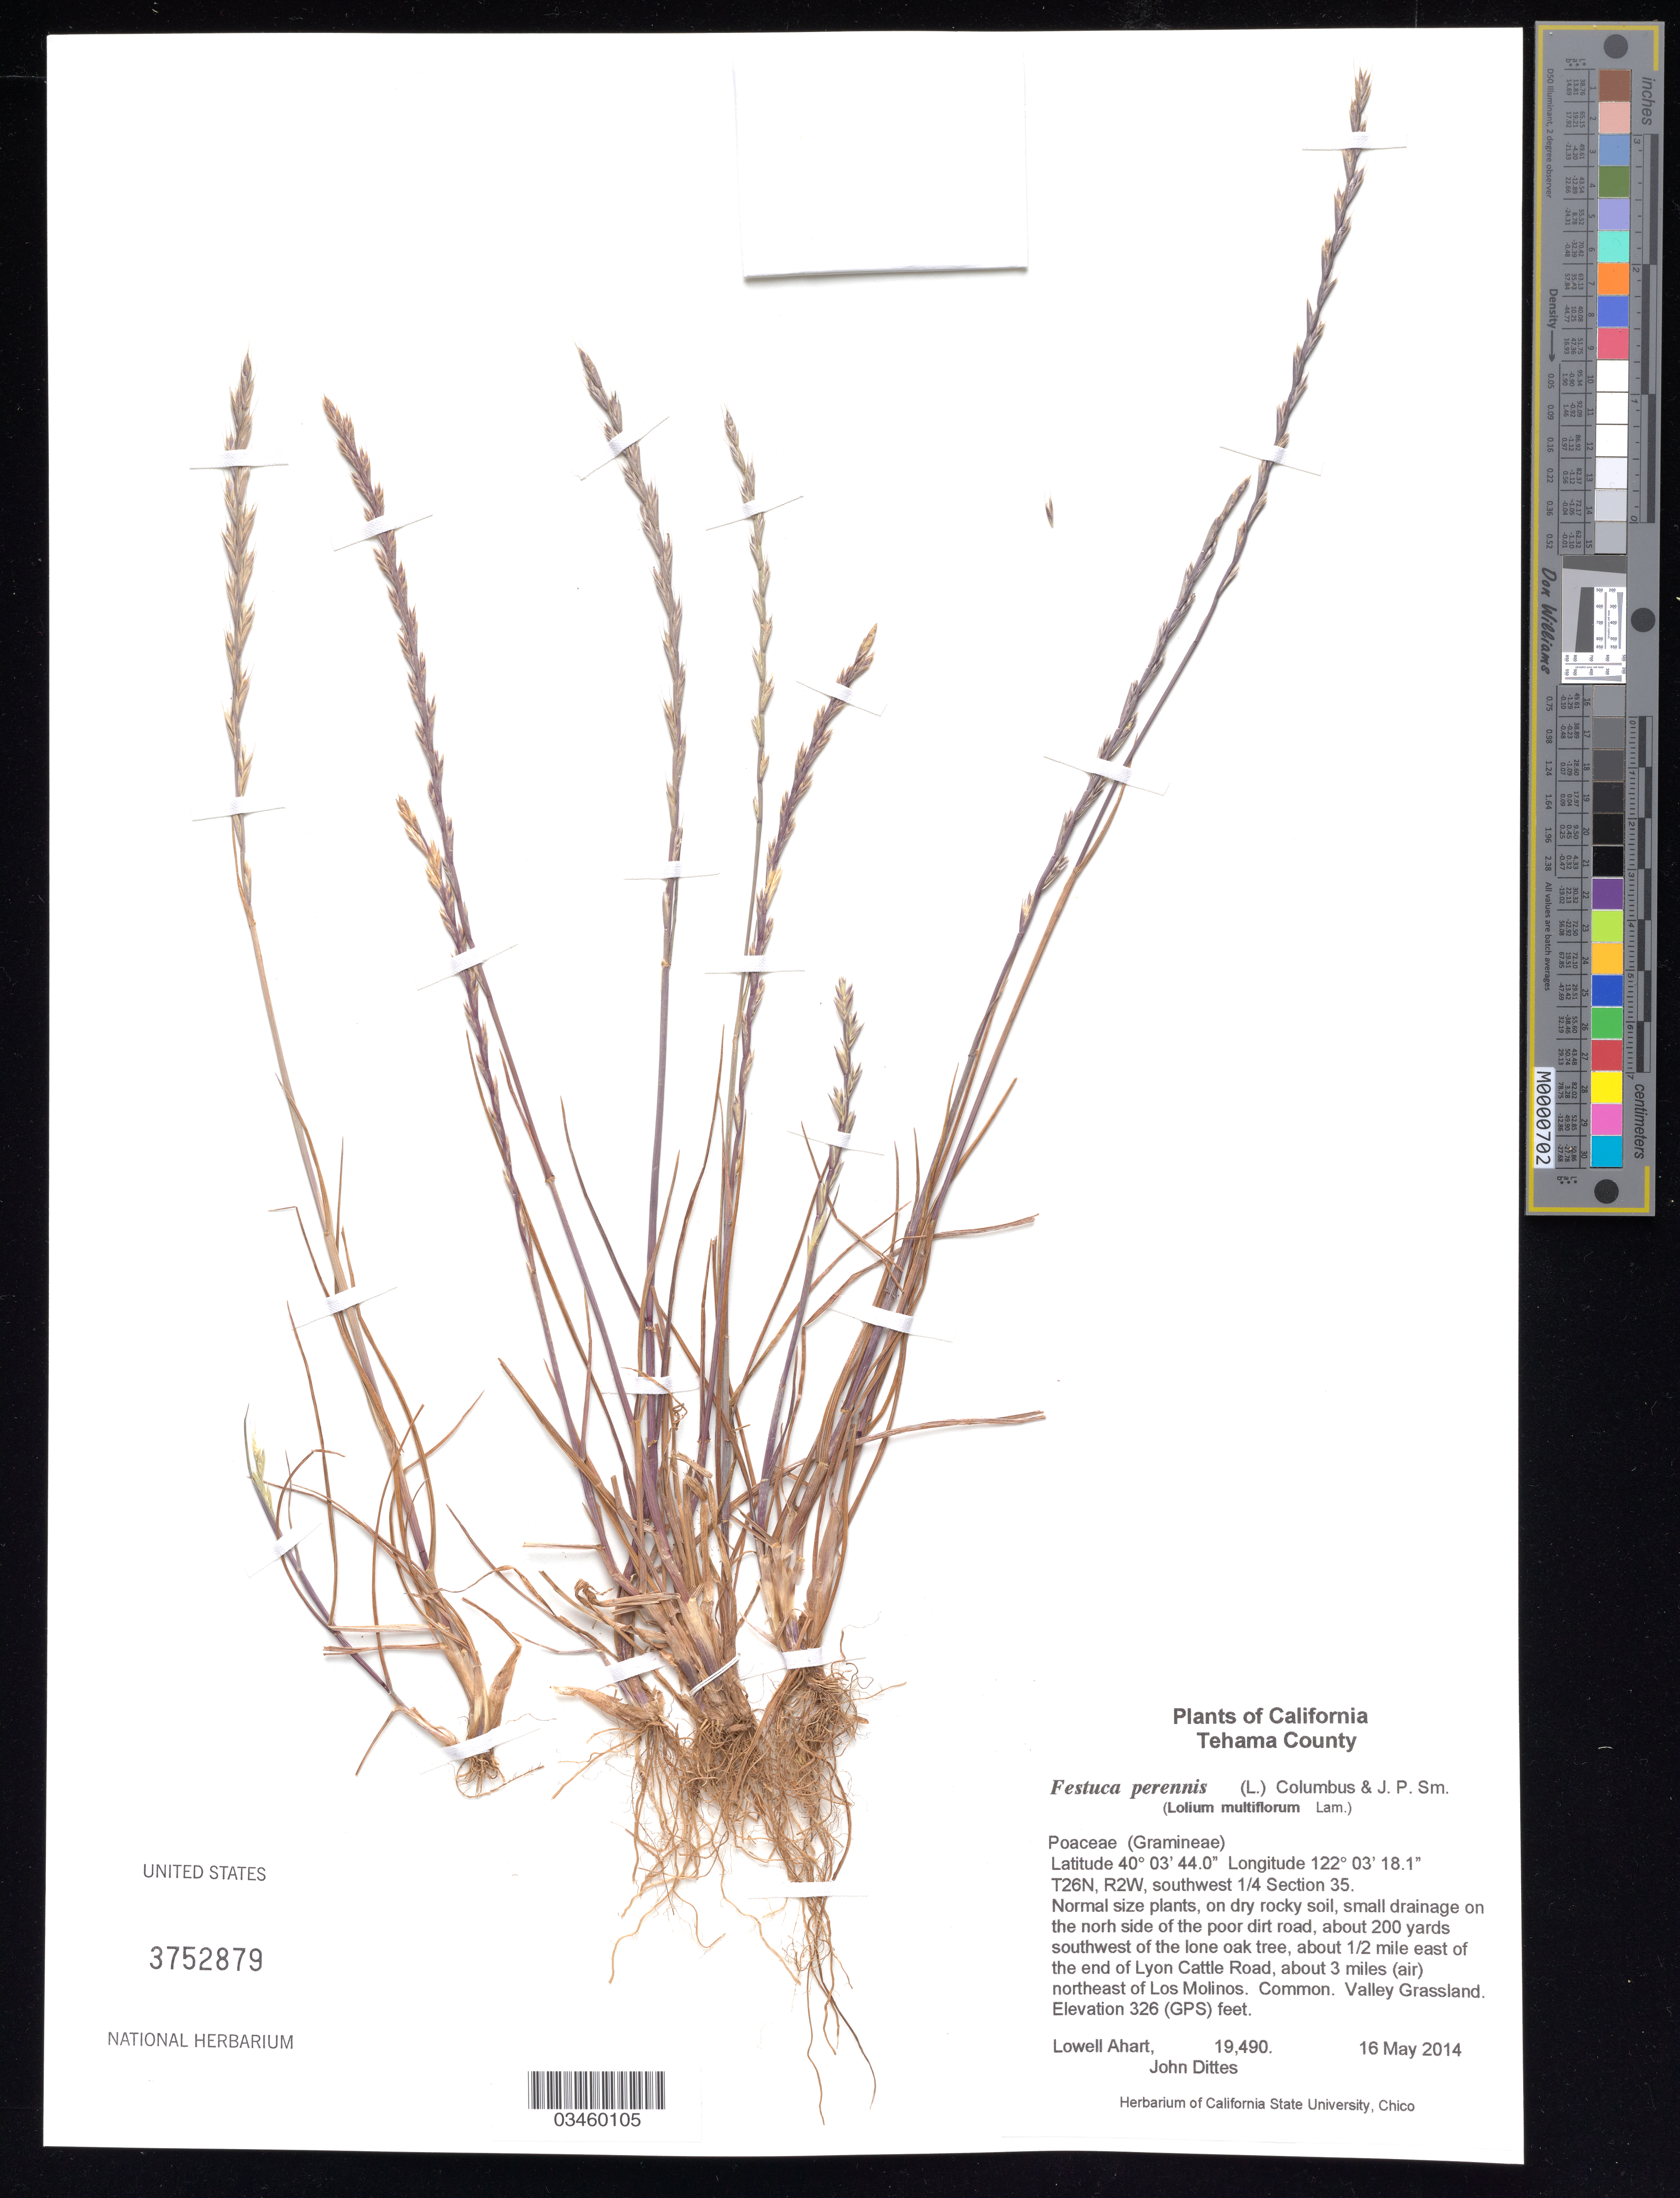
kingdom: Plantae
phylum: Tracheophyta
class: Liliopsida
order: Poales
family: Poaceae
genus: Festuca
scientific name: Festuca perennis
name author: (L.) Columbus & J.P. Sm.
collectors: L. Ahart & J. Dittes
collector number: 19490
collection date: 2014-05-16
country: United States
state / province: California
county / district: Tehama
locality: About 200 yards southwest of the lone oak tree, about 1/2 mile east of the end of Lyon Cattle Road, about 3 miles (air) northeast of Los Molinos.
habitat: Dry rocky soil, small drainage on the north side of the poor dirt road.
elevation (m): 99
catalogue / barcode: US 3752879